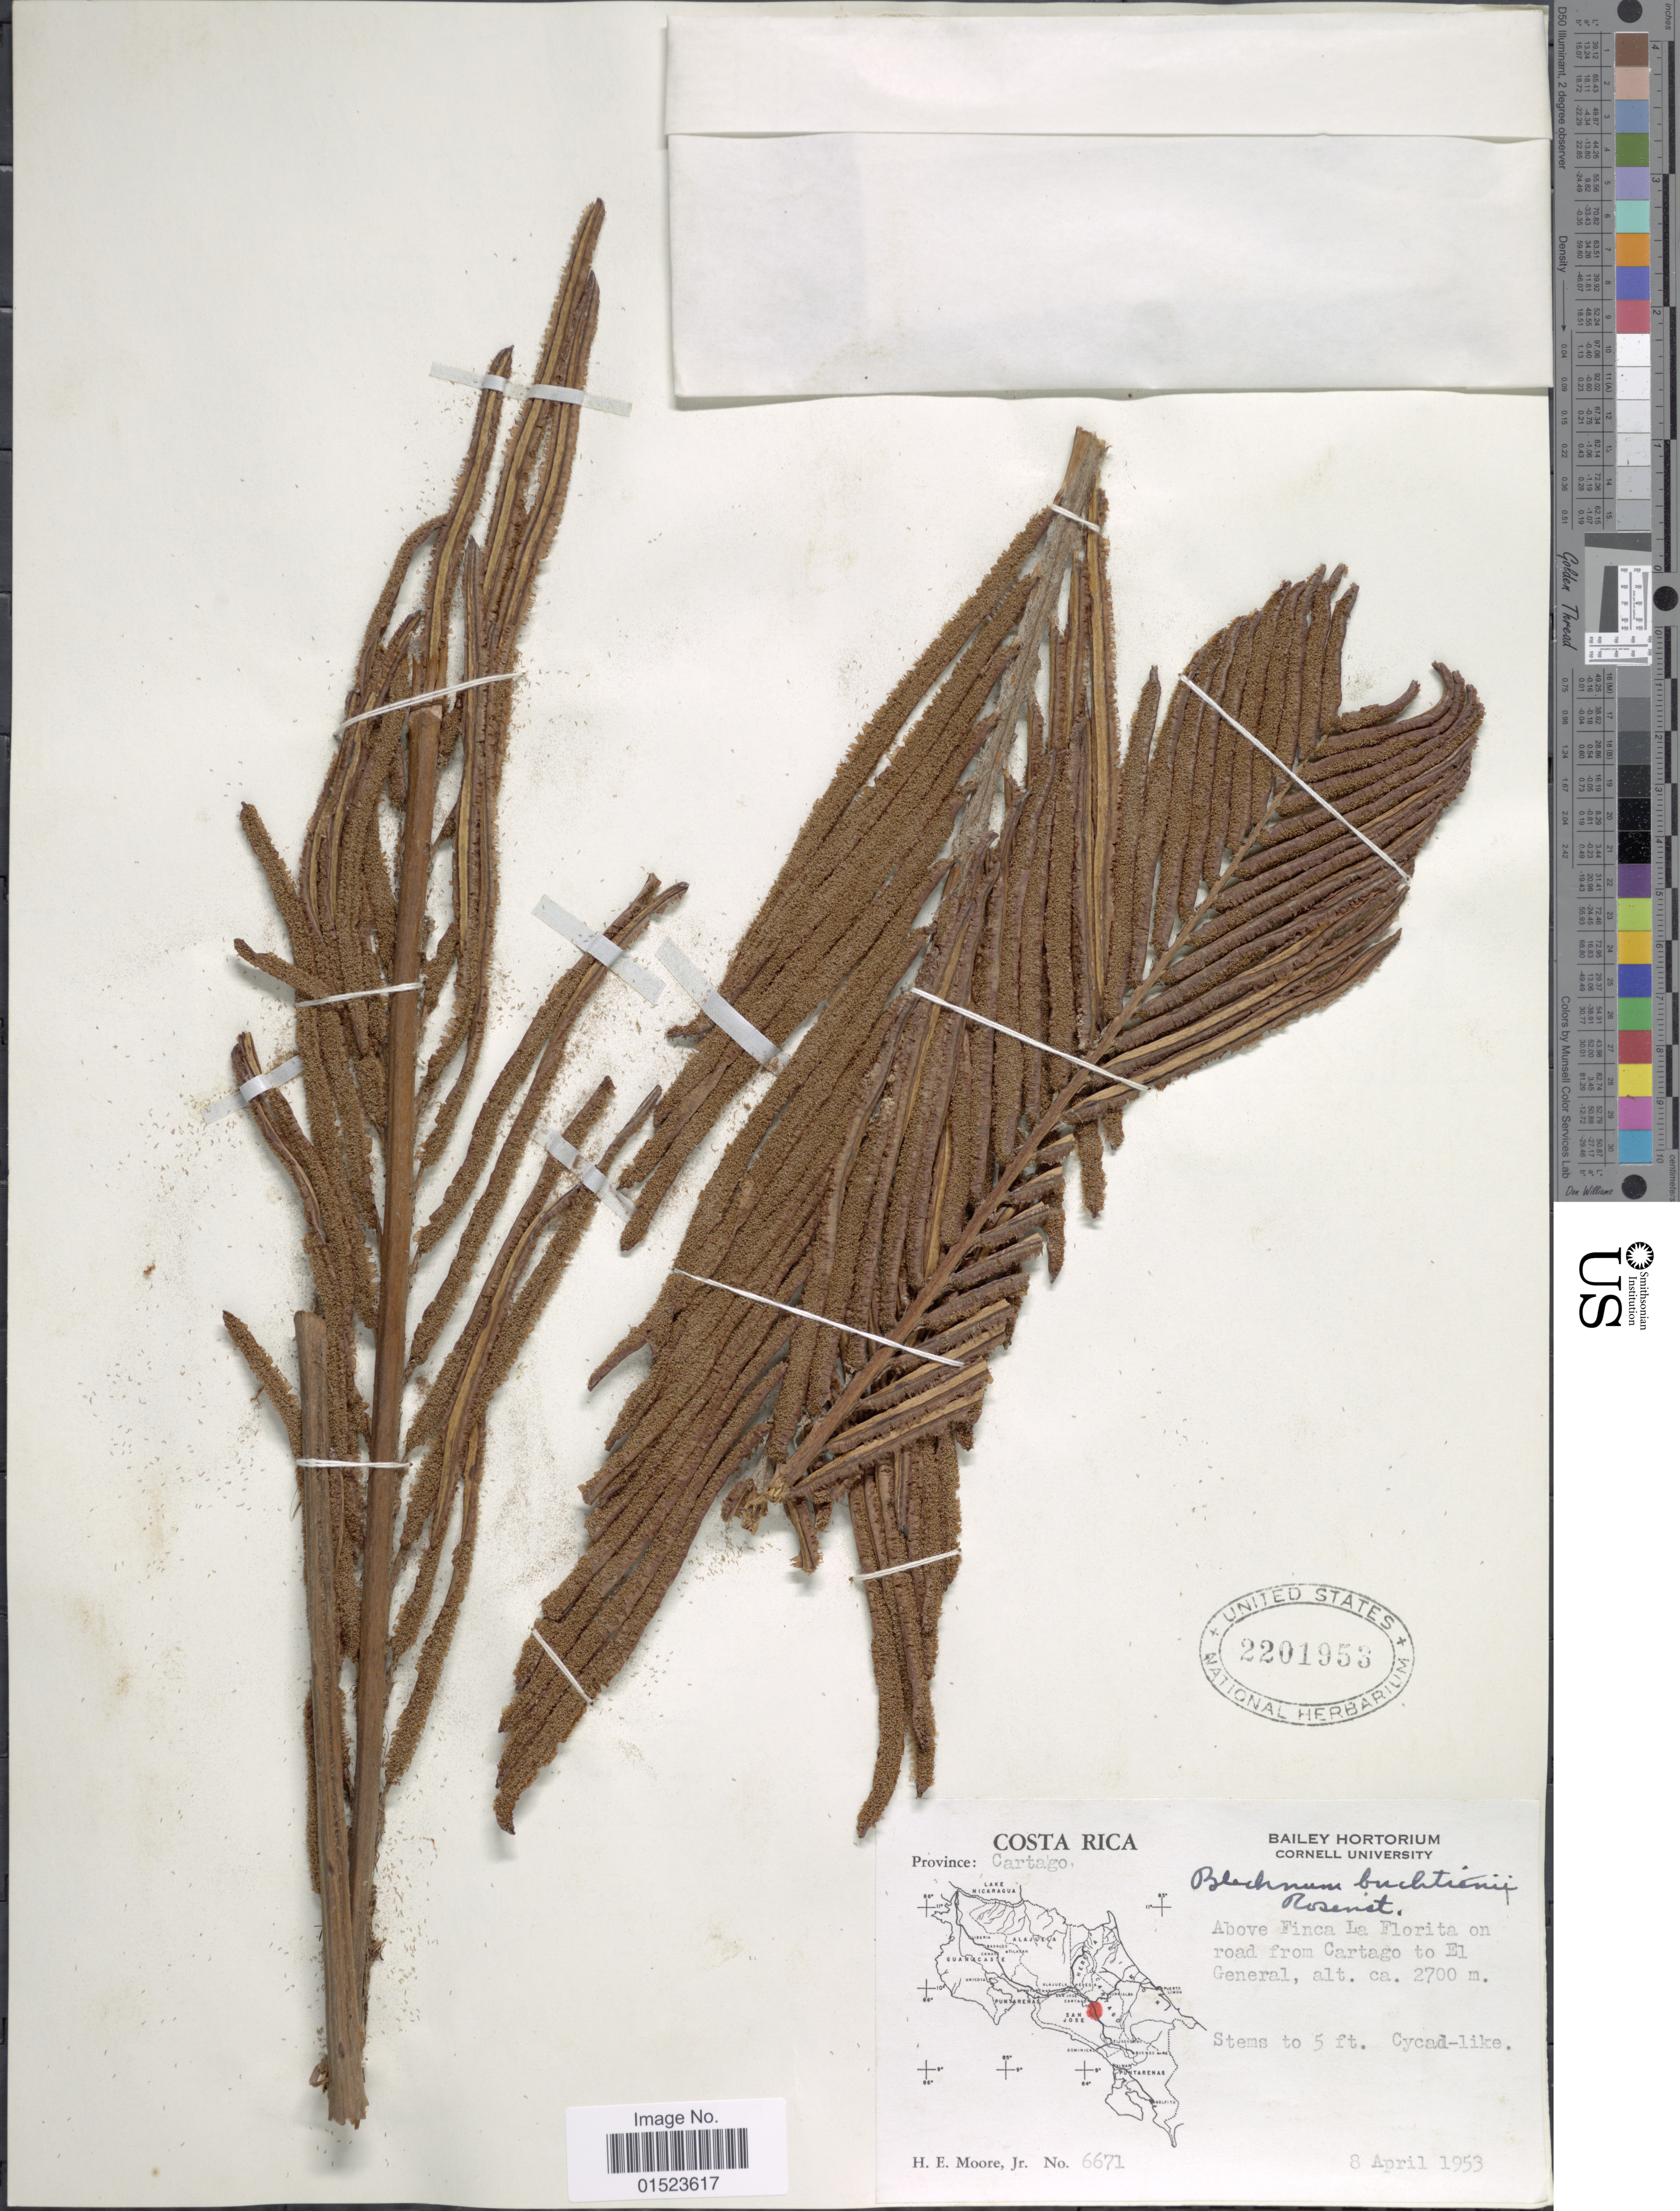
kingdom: Plantae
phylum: Tracheophyta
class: Polypodiopsida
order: Polypodiales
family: Blechnaceae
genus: Blechnum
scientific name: Blechnum auratum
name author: (Fée) R.M. Tryon & Stolze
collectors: H. E. Moore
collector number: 6671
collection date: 1953-04-08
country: Costa Rica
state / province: Cartago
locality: Above Finca La Florita on road from Cartago to El General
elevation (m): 2700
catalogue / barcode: US 2201953